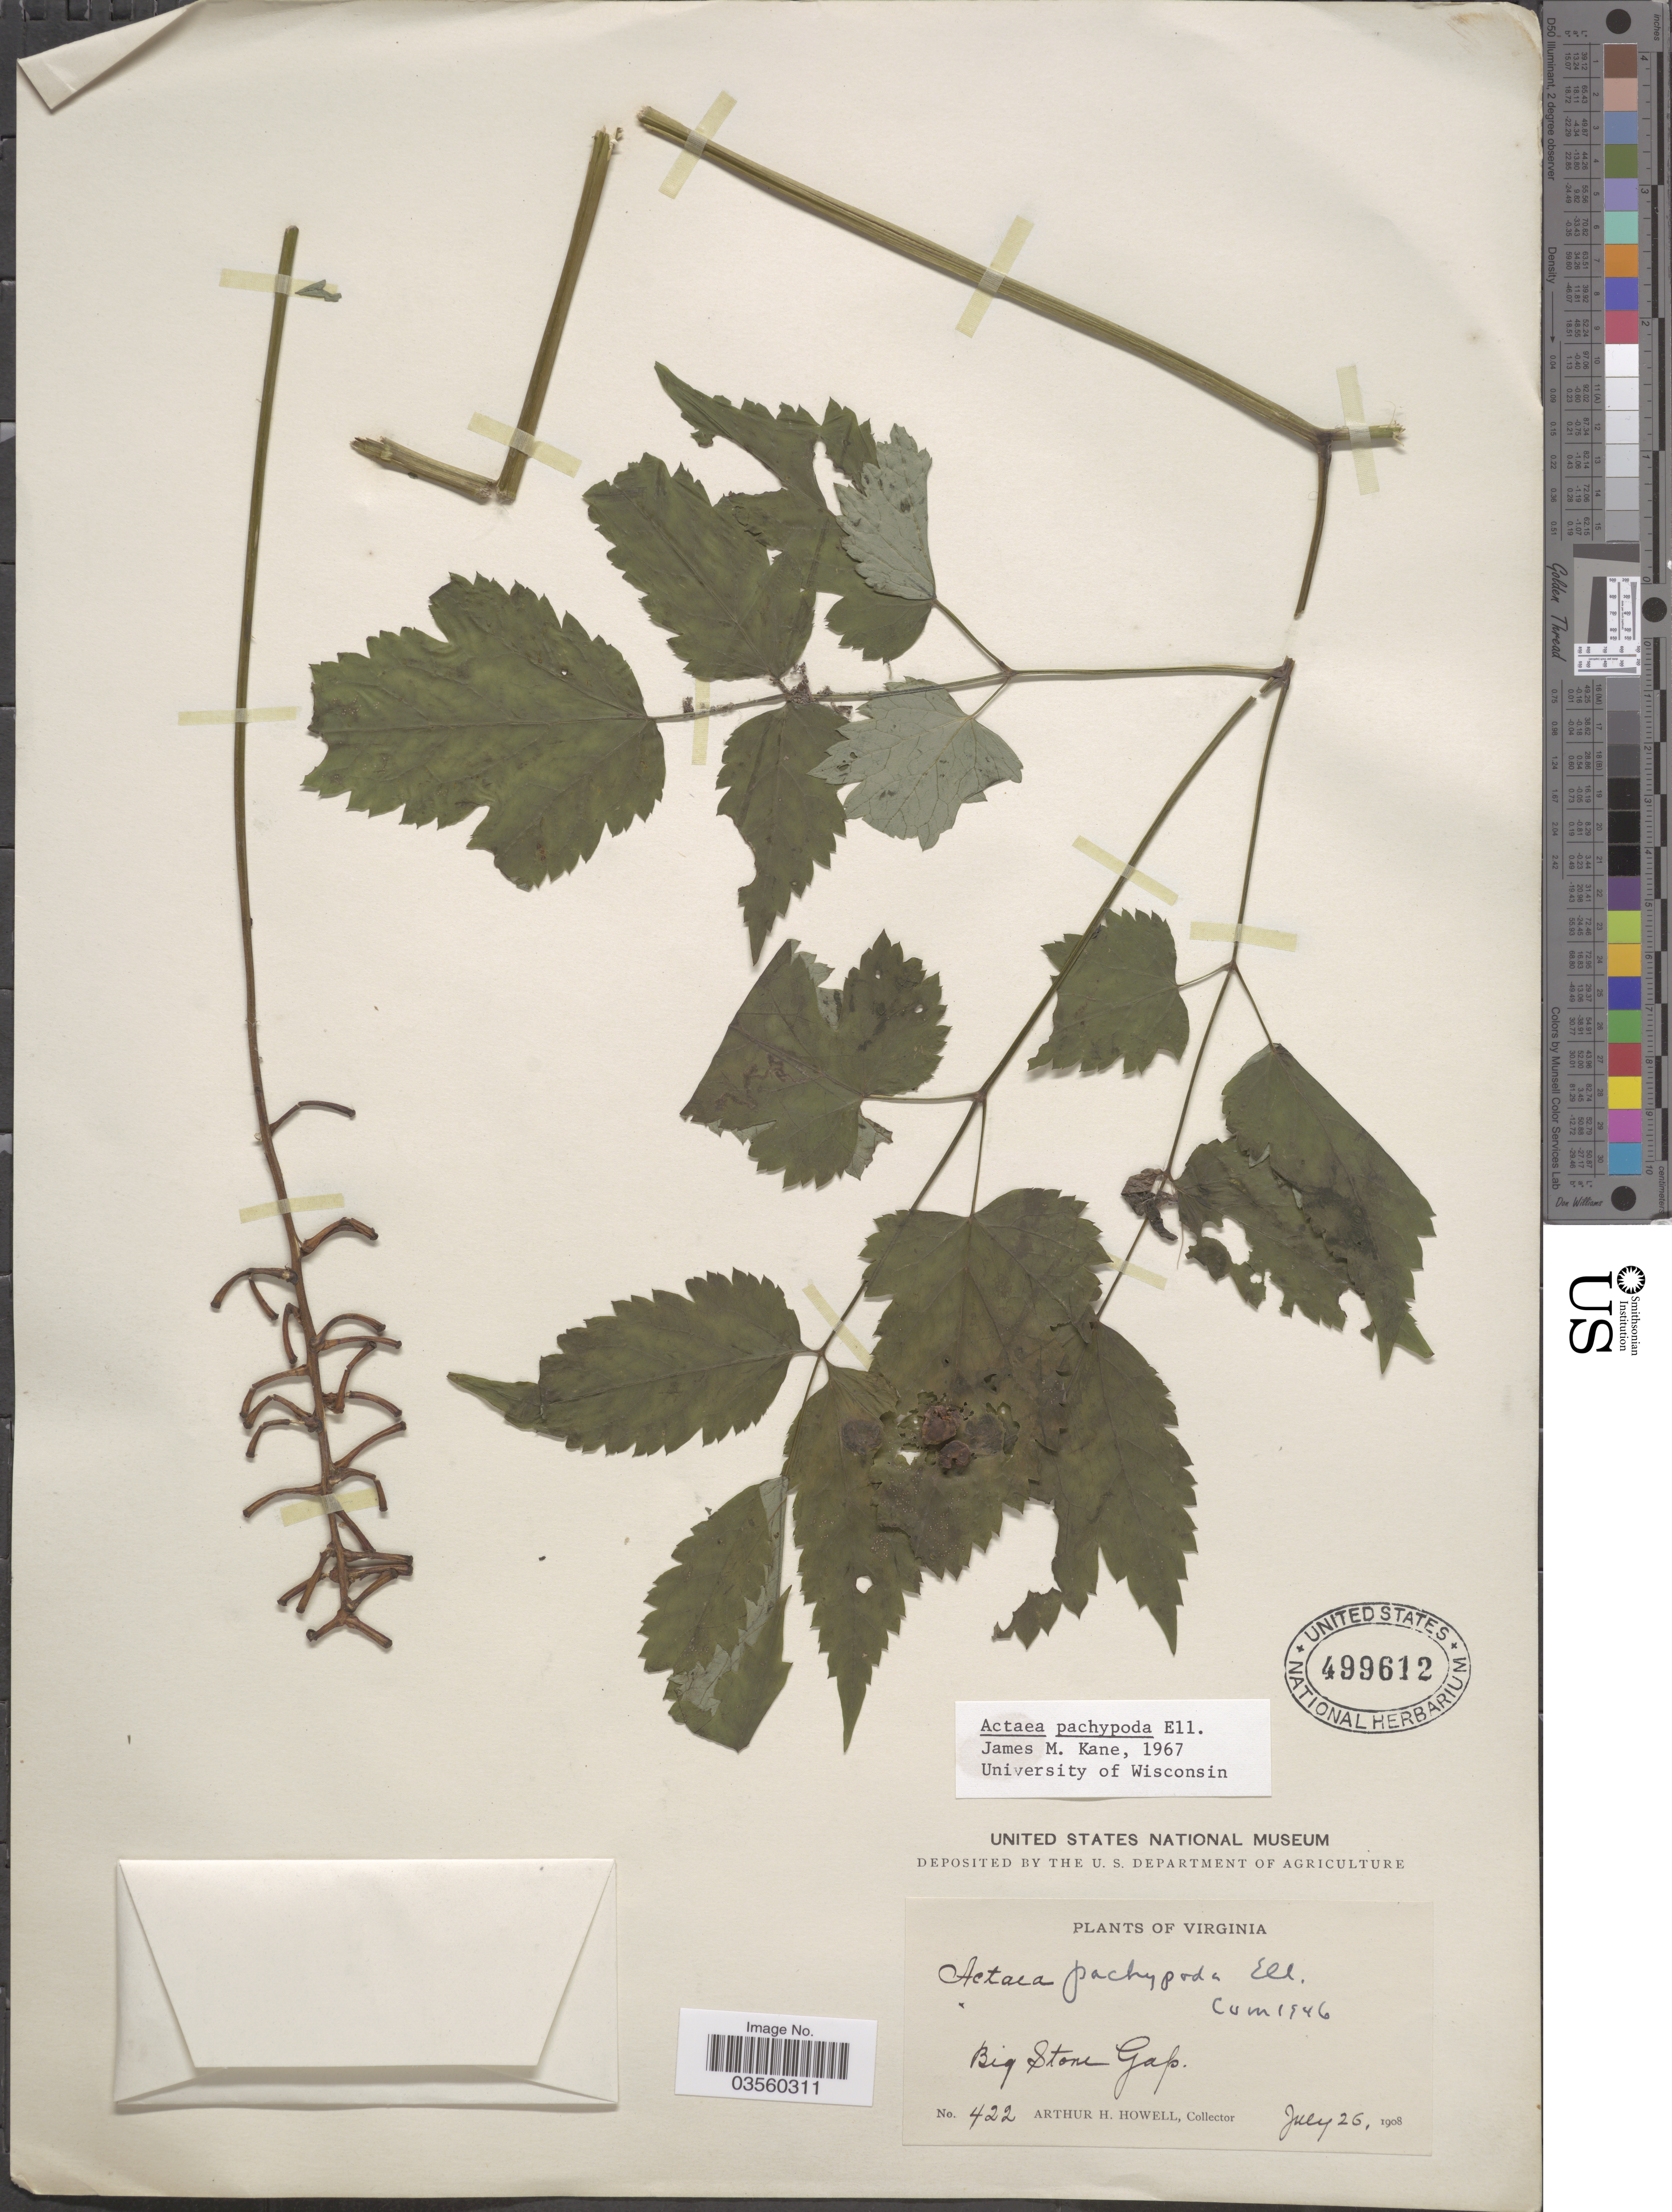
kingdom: Plantae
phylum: Tracheophyta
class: Magnoliopsida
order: Ranunculales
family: Ranunculaceae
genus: Actaea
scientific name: Actaea pachypoda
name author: Elliott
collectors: A. H. Howell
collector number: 422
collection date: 1908-07-26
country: United States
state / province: Virginia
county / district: Wise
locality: Big Stone Gap.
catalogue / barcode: US 499612